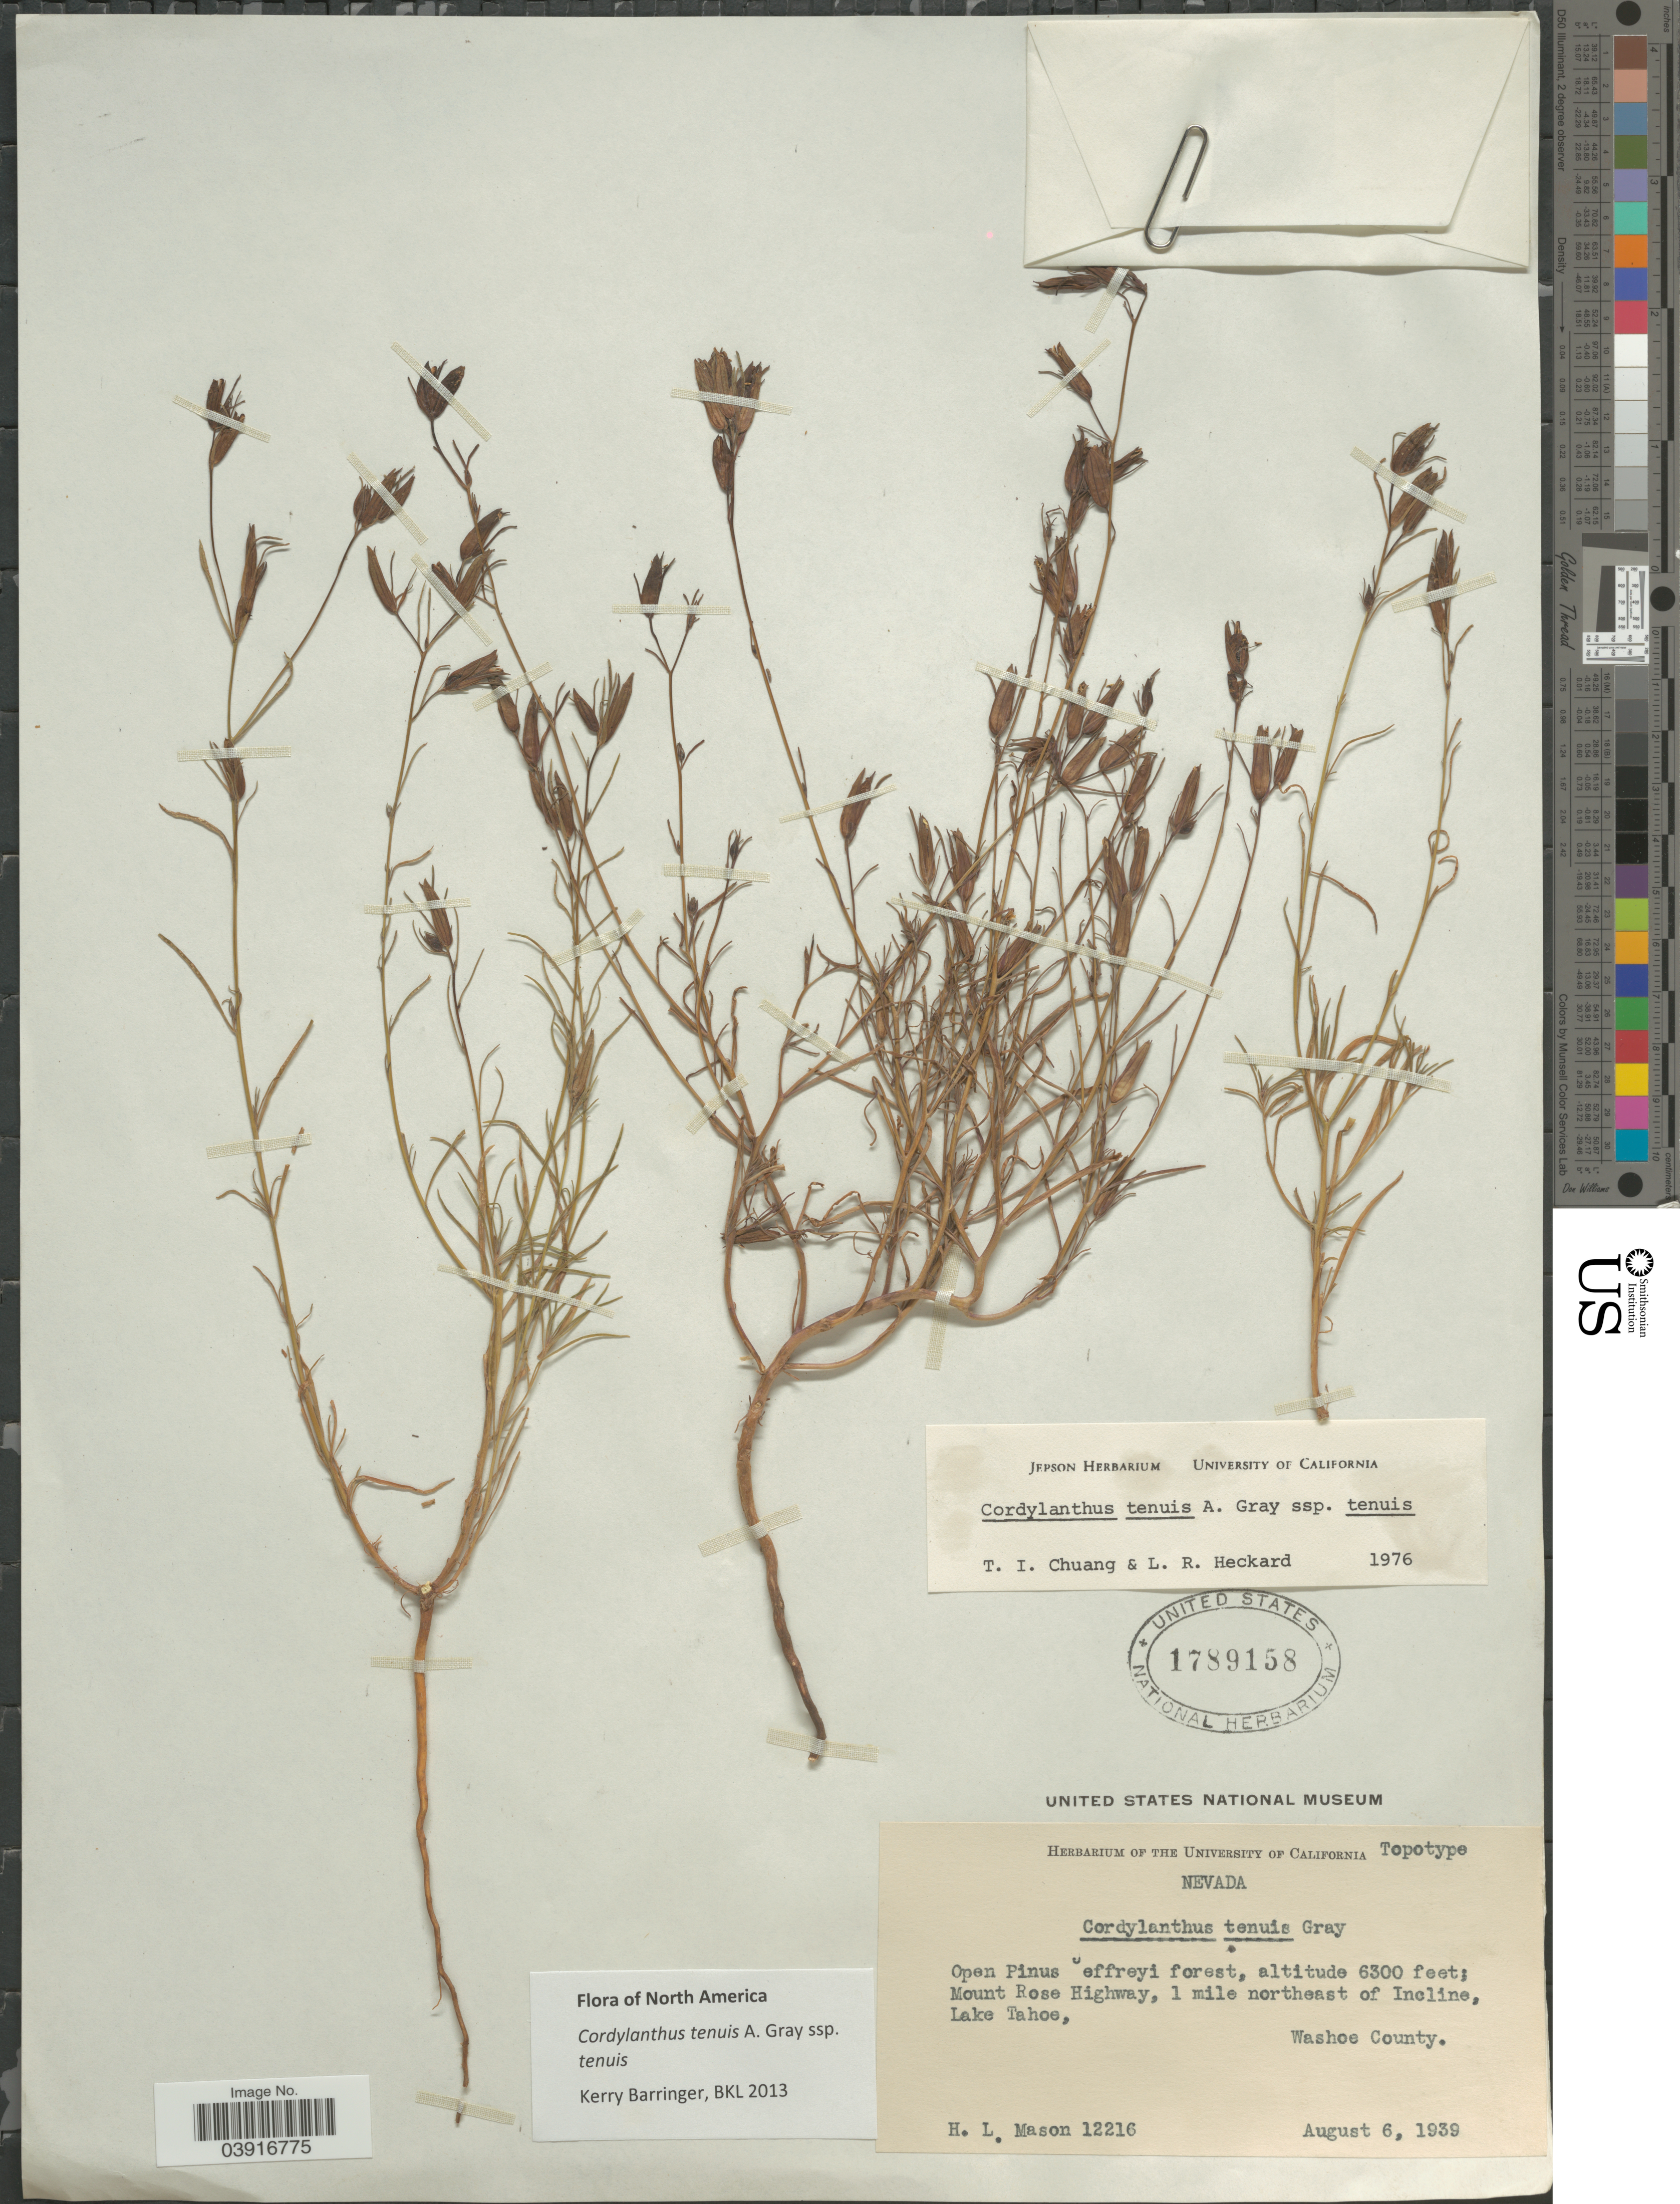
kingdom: Plantae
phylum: Tracheophyta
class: Magnoliopsida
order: Lamiales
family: Orobanchaceae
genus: Cordylanthus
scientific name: Cordylanthus tenuis subsp. tenuis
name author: A. Gray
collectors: H. L. Mason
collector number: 12216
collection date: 1939-08-06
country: United States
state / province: Nevada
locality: Mount Rose Highway, 1 mile northeast of Incline, Lake Tahoe, Washoe County.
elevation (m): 1920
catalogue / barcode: US 1789158